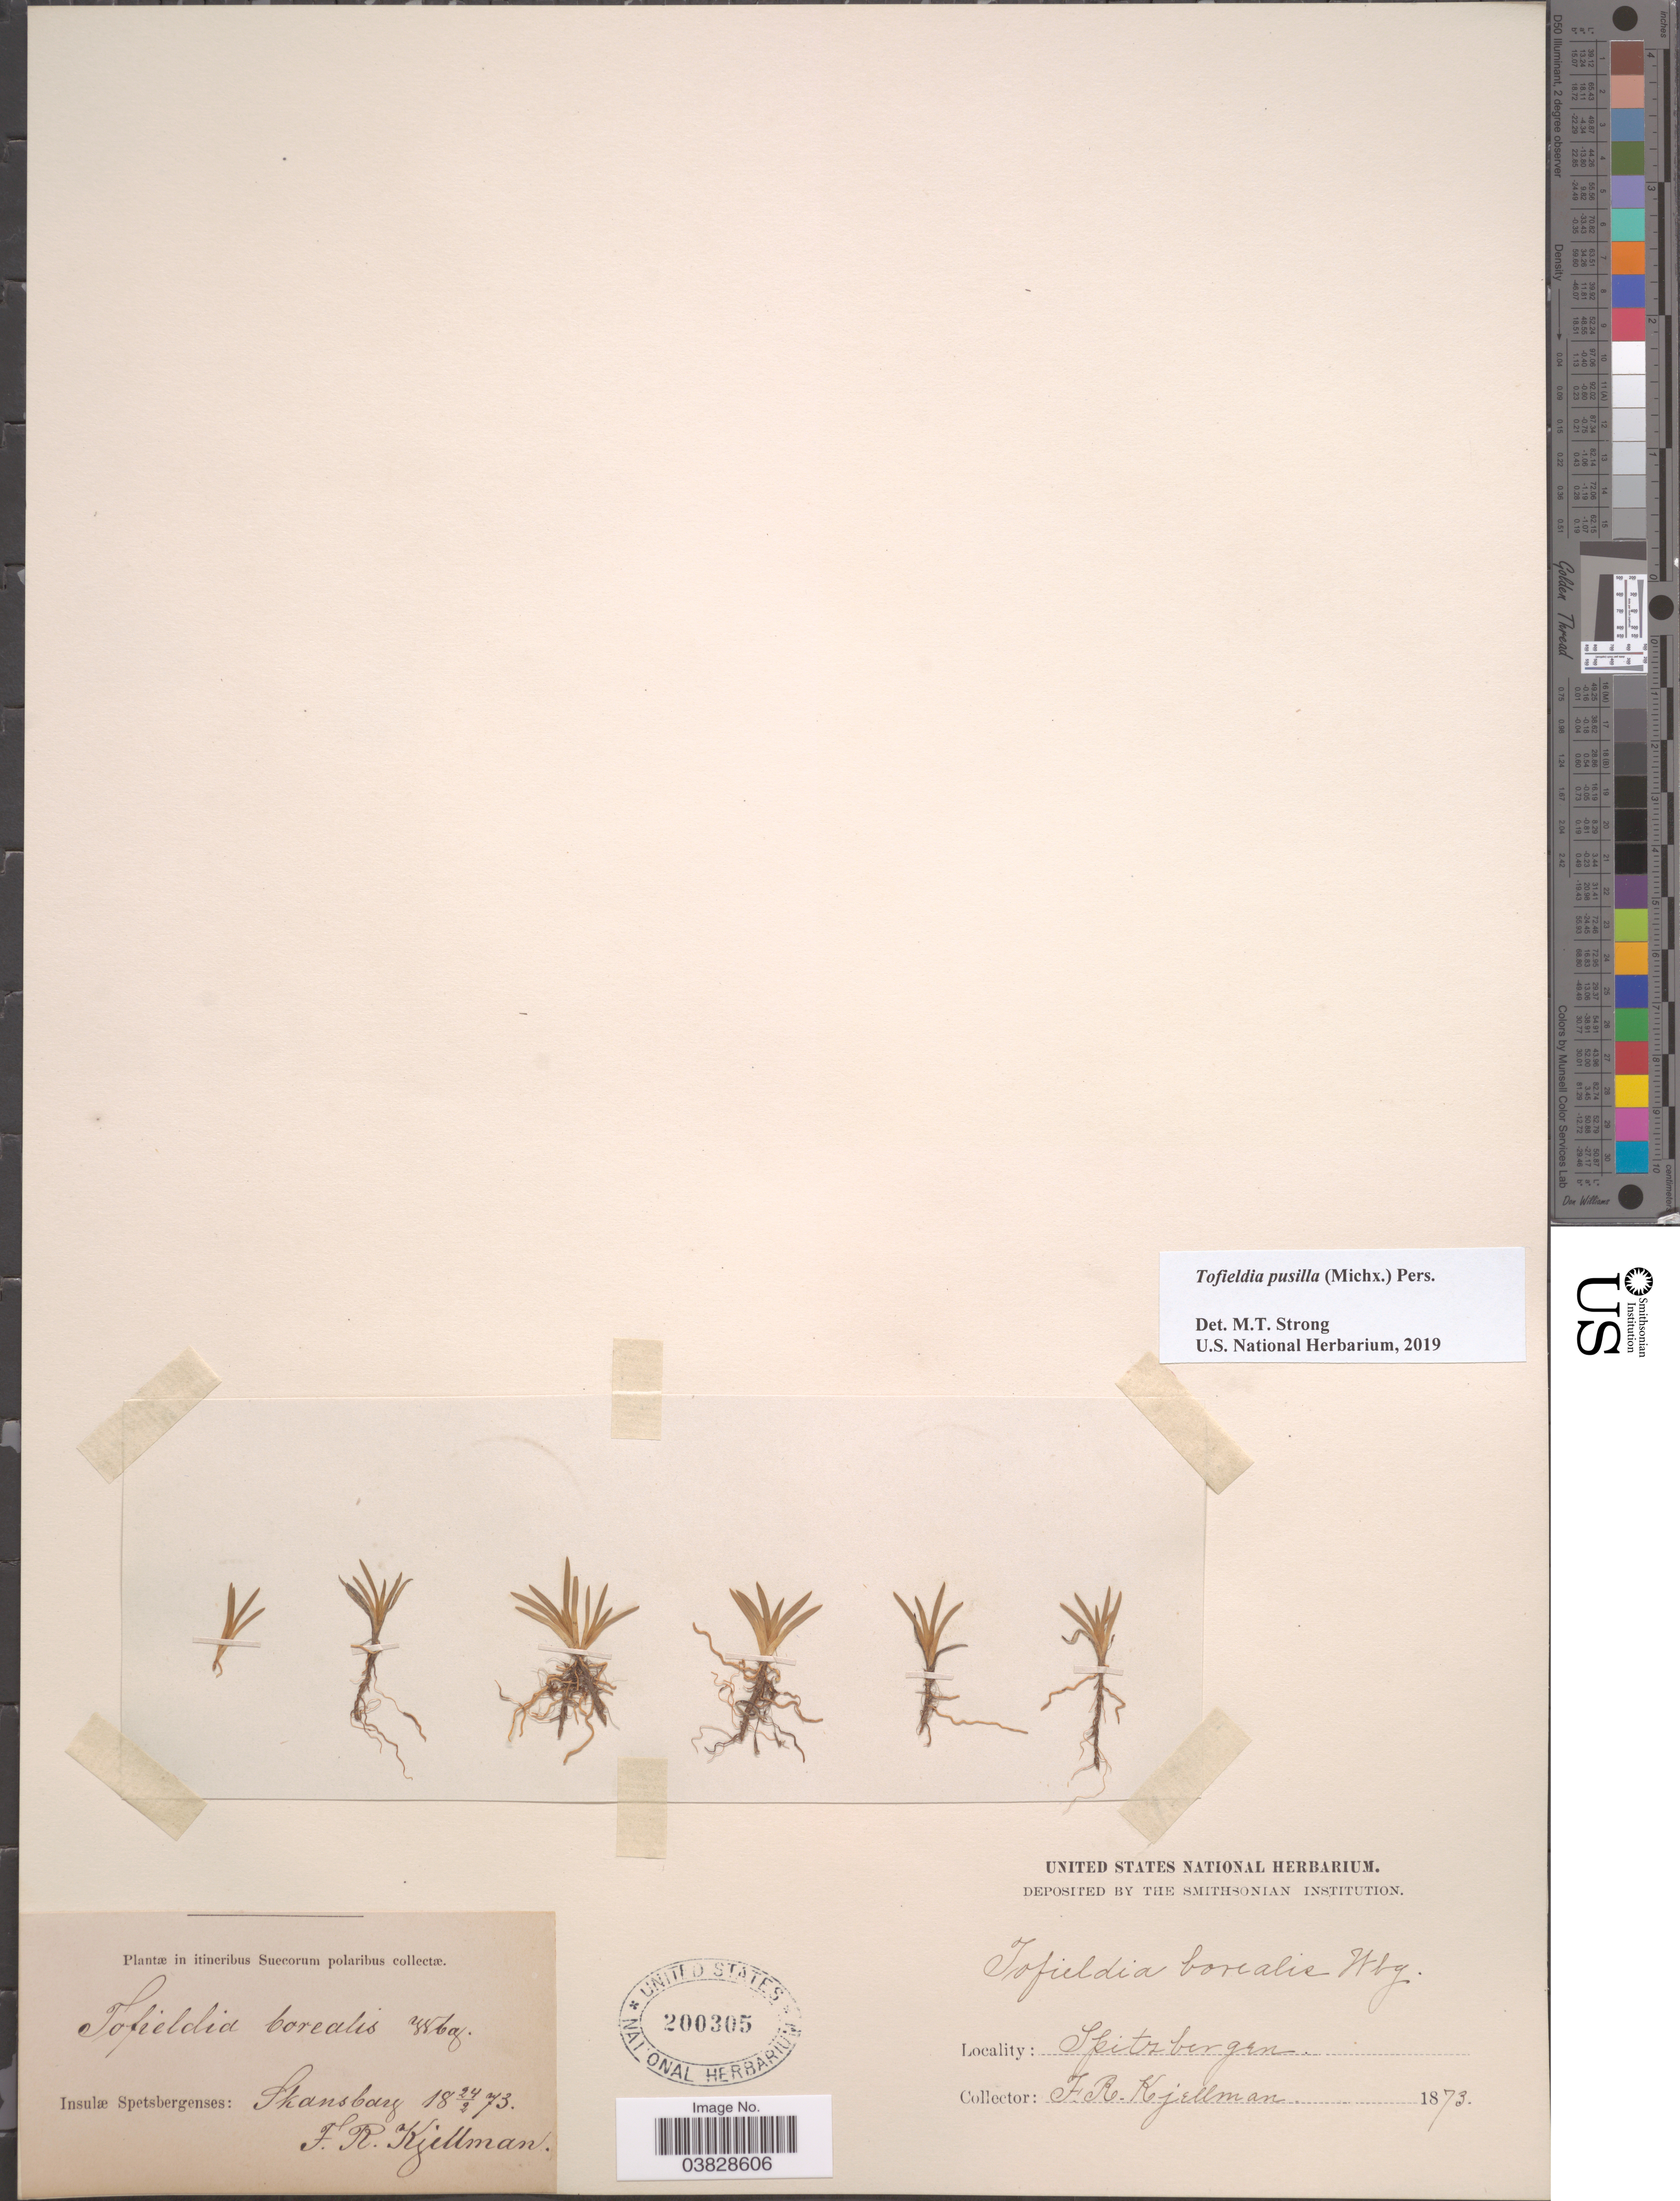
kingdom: Plantae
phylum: Tracheophyta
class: Liliopsida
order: Alismatales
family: Tofieldiaceae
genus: Tofieldia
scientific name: Tofieldia pusilla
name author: (Michx.) Pers.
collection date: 1873-02-24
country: Norway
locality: In itineribus Suecorum polaribus. Insulæ Spetsbergenses: Skansbay.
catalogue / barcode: US 200305